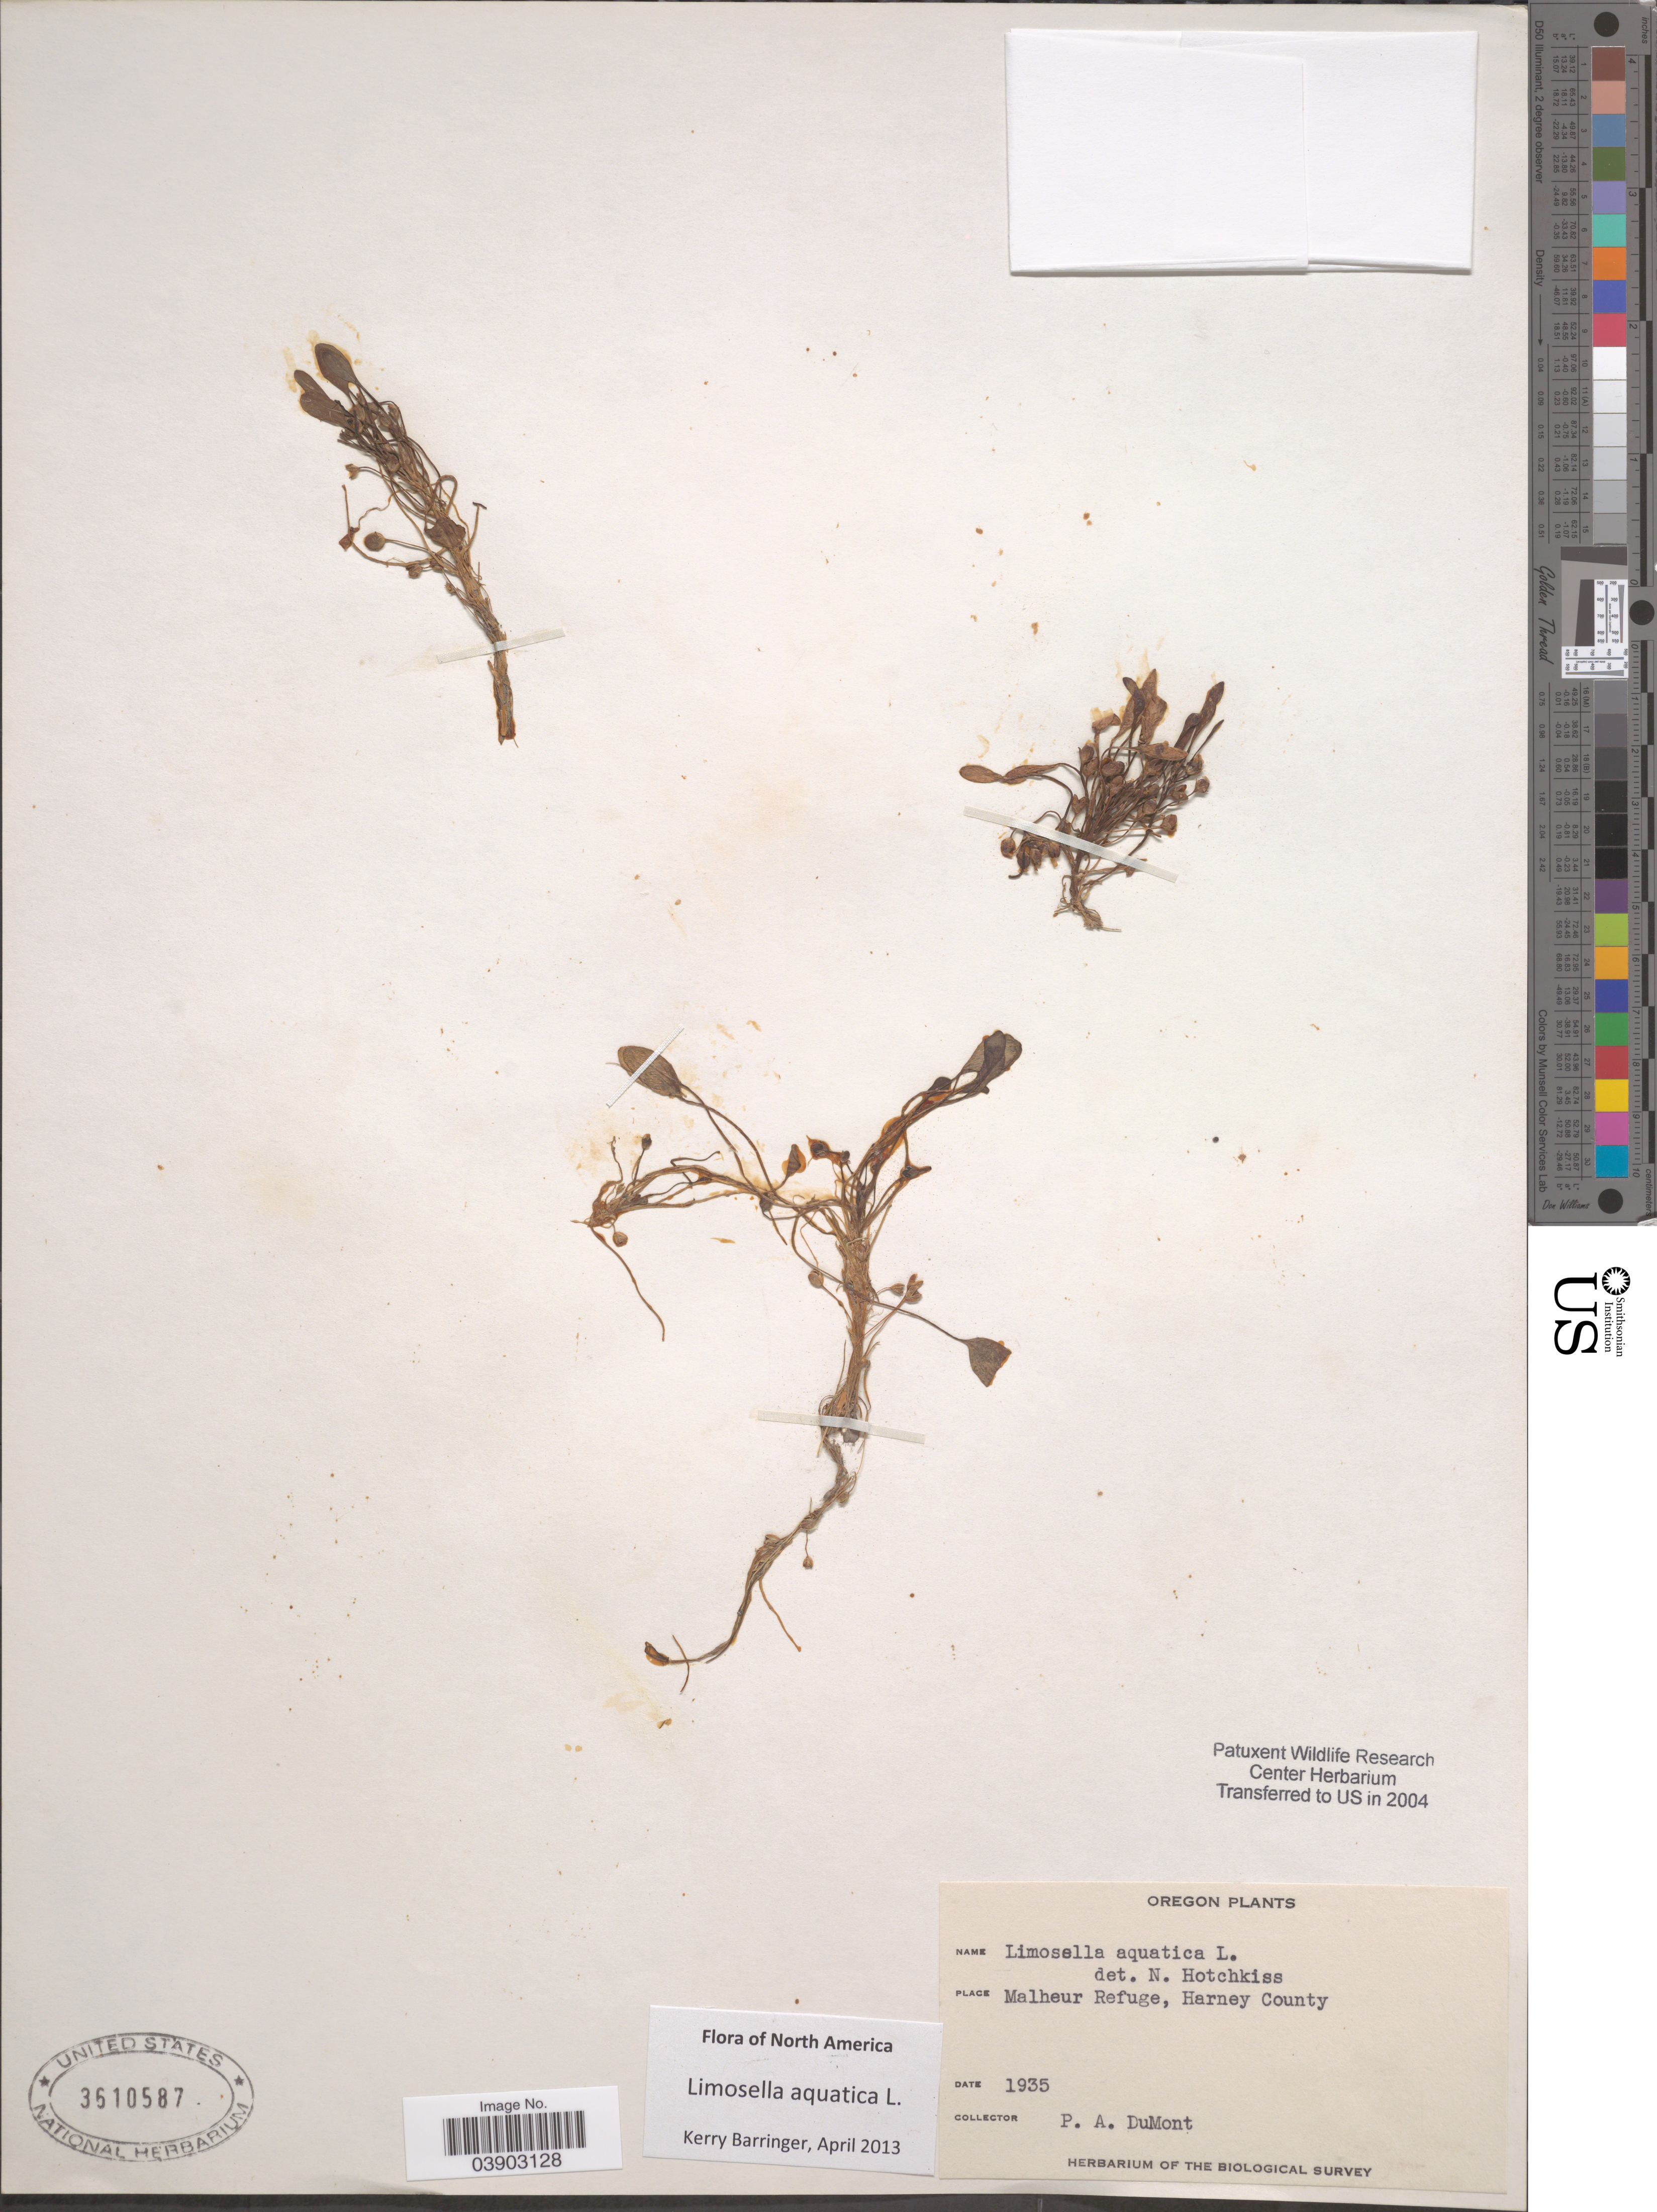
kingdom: Plantae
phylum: Tracheophyta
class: Magnoliopsida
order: Lamiales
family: Scrophulariaceae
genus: Limosella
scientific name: Limosella aquatica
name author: L.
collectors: P. Dumont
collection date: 1935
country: United States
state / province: Oregon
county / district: Harney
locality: Malheur Refuge, Harney County.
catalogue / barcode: US 3610587